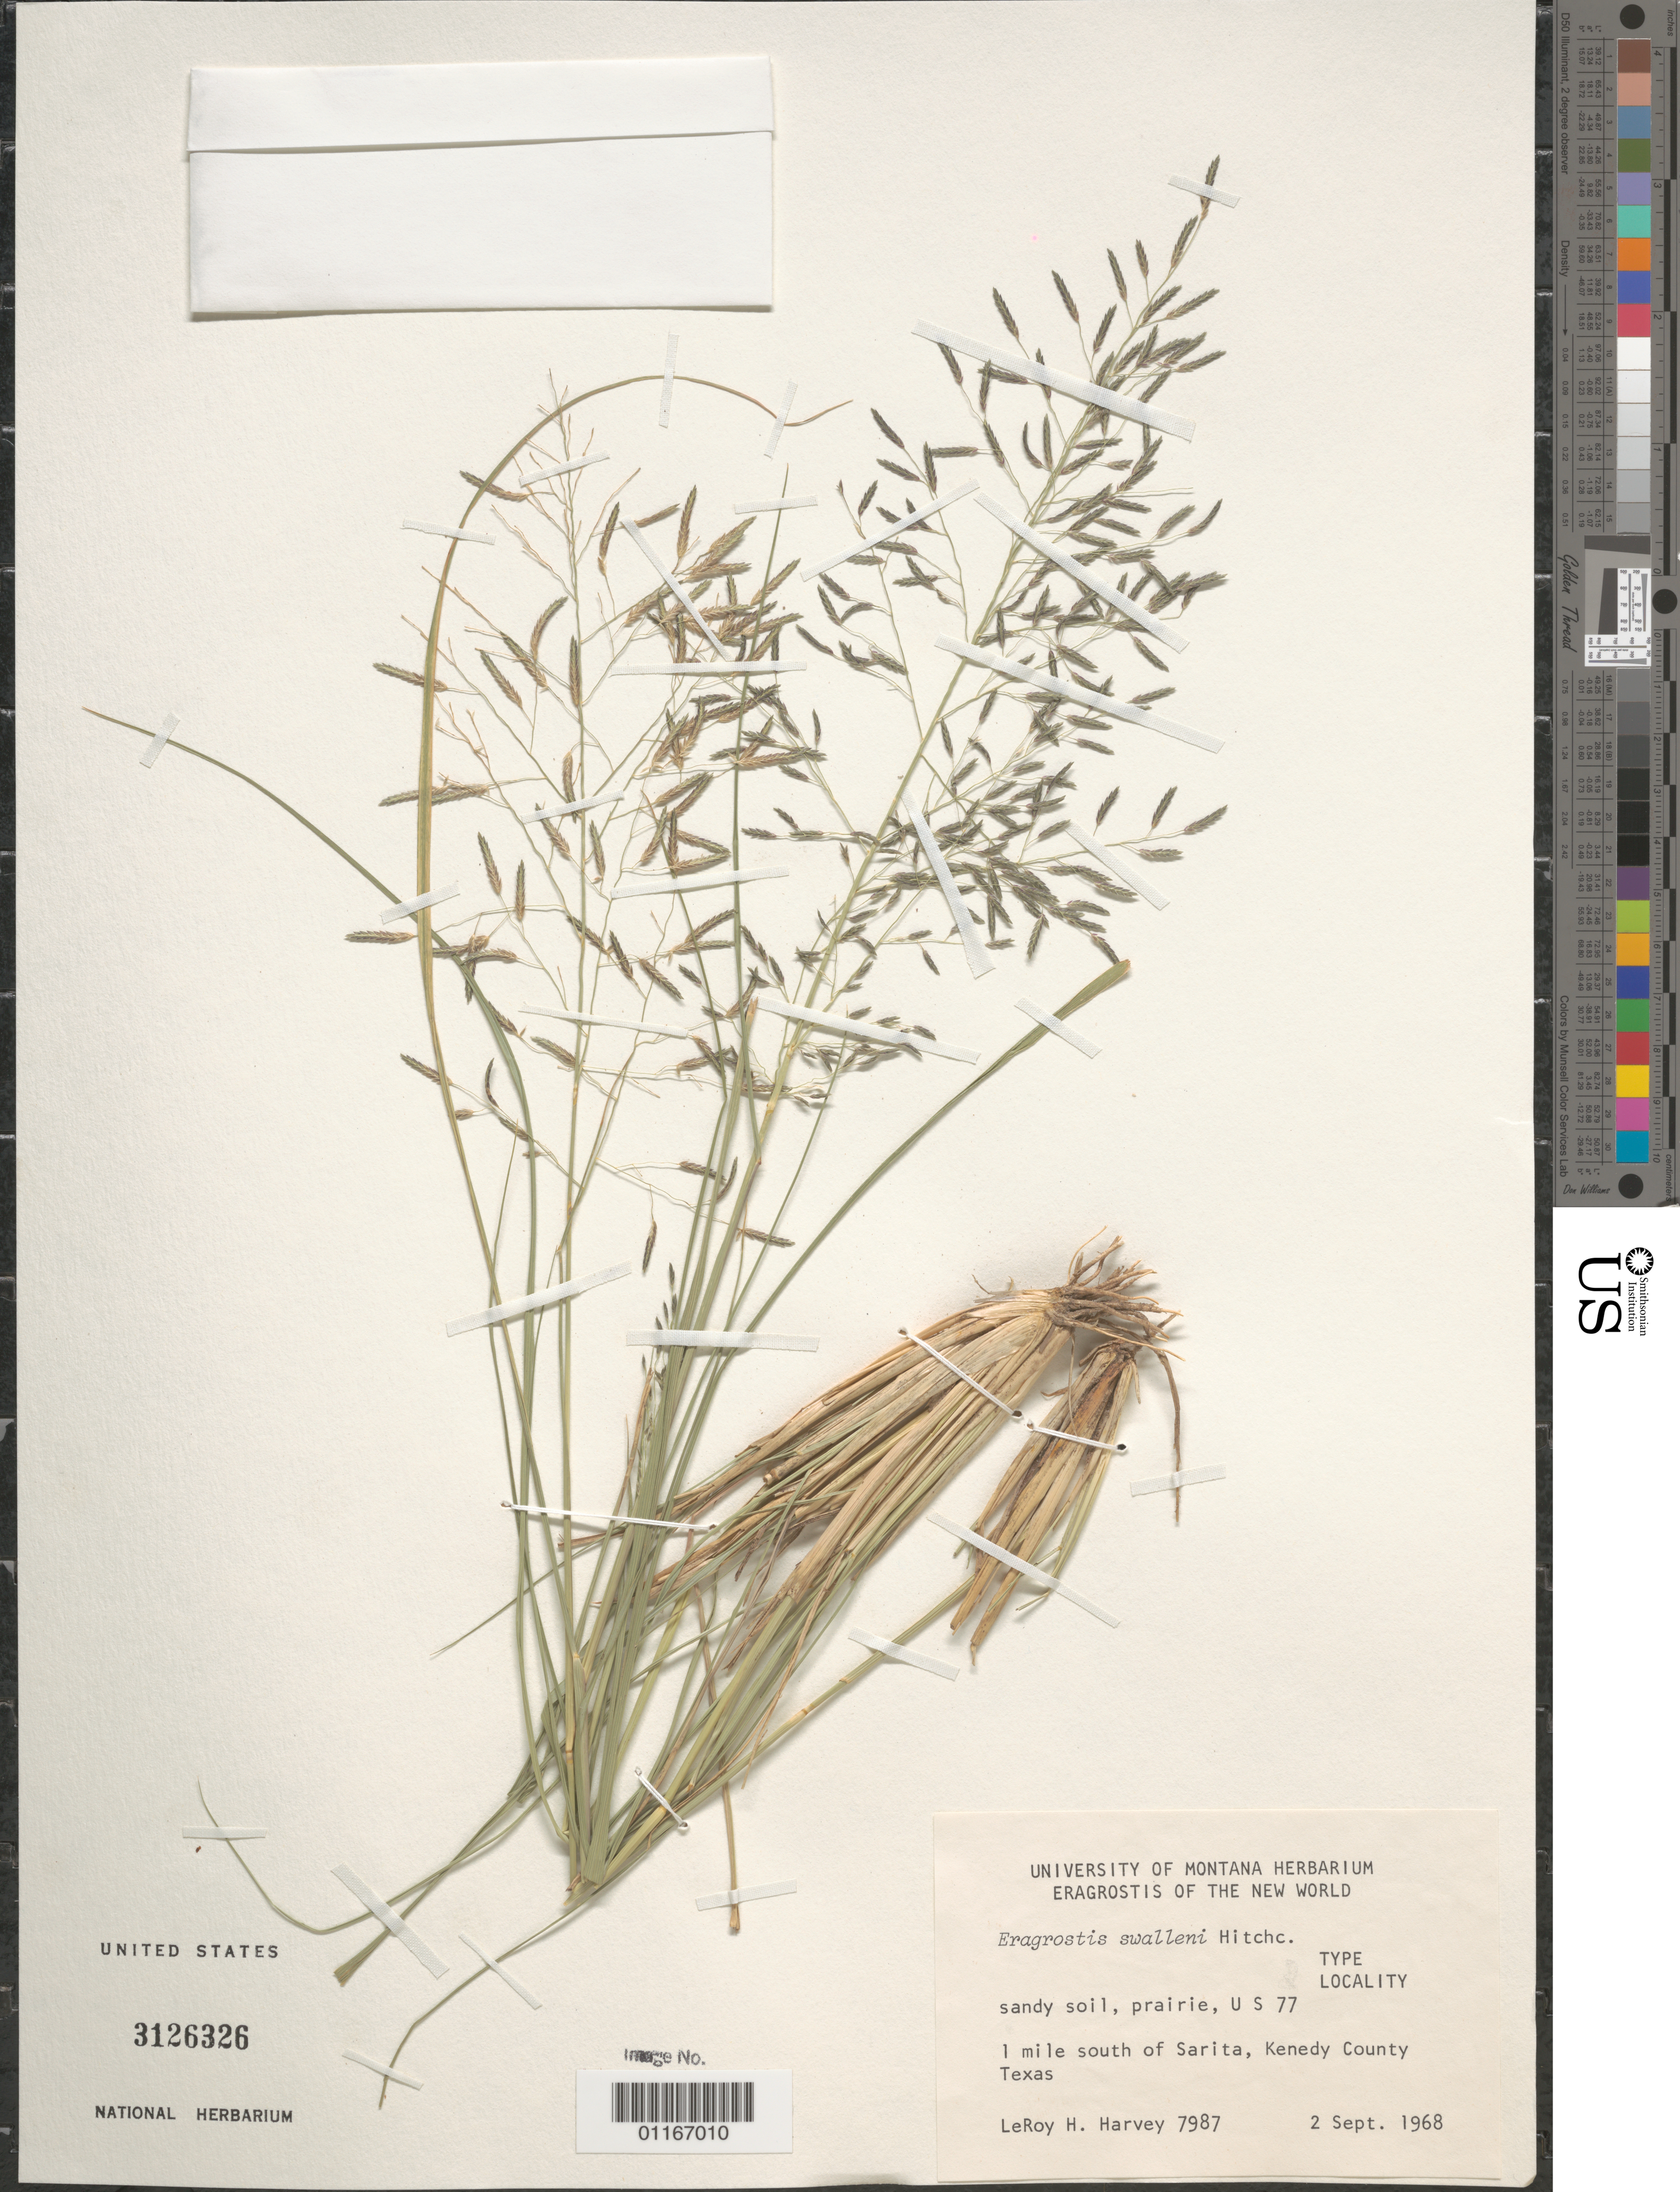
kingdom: Plantae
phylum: Tracheophyta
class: Liliopsida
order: Poales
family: Poaceae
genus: Eragrostis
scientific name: Eragrostis swallenii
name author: Hitchc.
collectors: L. H. Harvey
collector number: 7987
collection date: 1968-09-02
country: United States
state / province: Texas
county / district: Kenedy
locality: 1 mile south of Sarita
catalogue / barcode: US 3126326